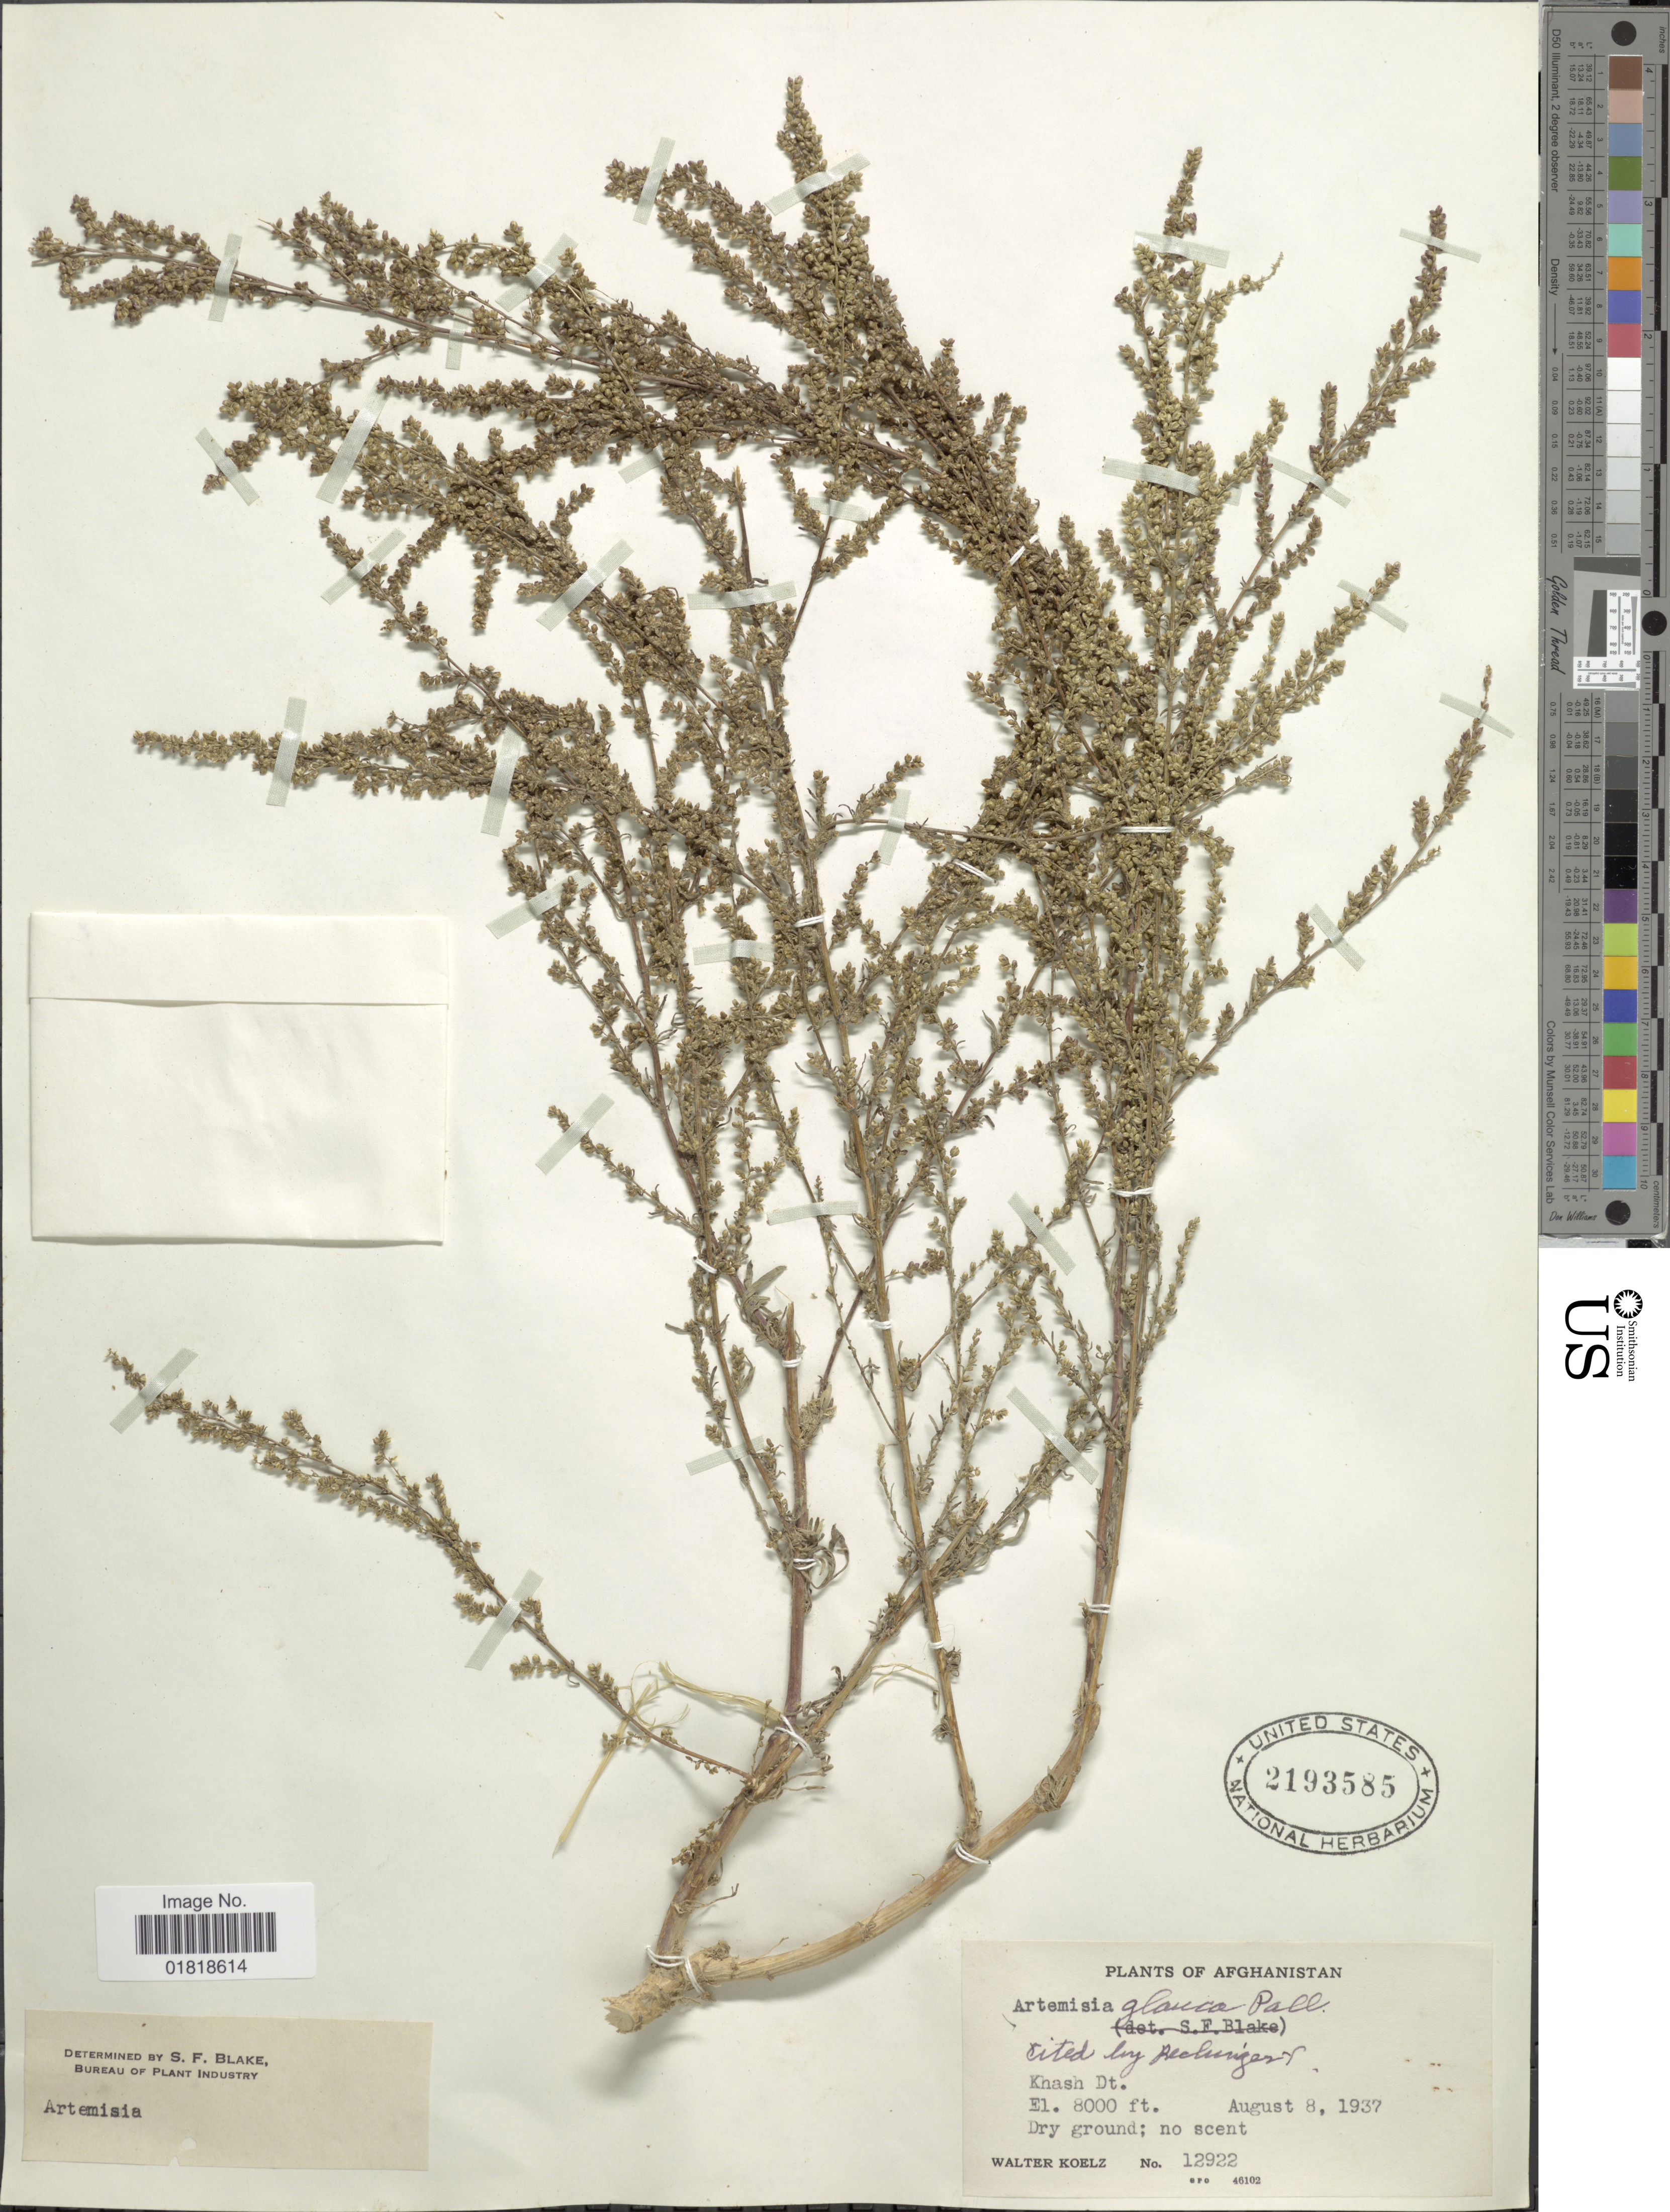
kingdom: Plantae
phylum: Tracheophyta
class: Magnoliopsida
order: Asterales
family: Asteraceae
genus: Artemisia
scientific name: Artemisia glauca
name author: Pall. ex Willd.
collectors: W. N. Koelz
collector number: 12922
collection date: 1937-08-08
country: Afghanistan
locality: Kash Dt., dry ground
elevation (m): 2438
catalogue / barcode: US 2193585